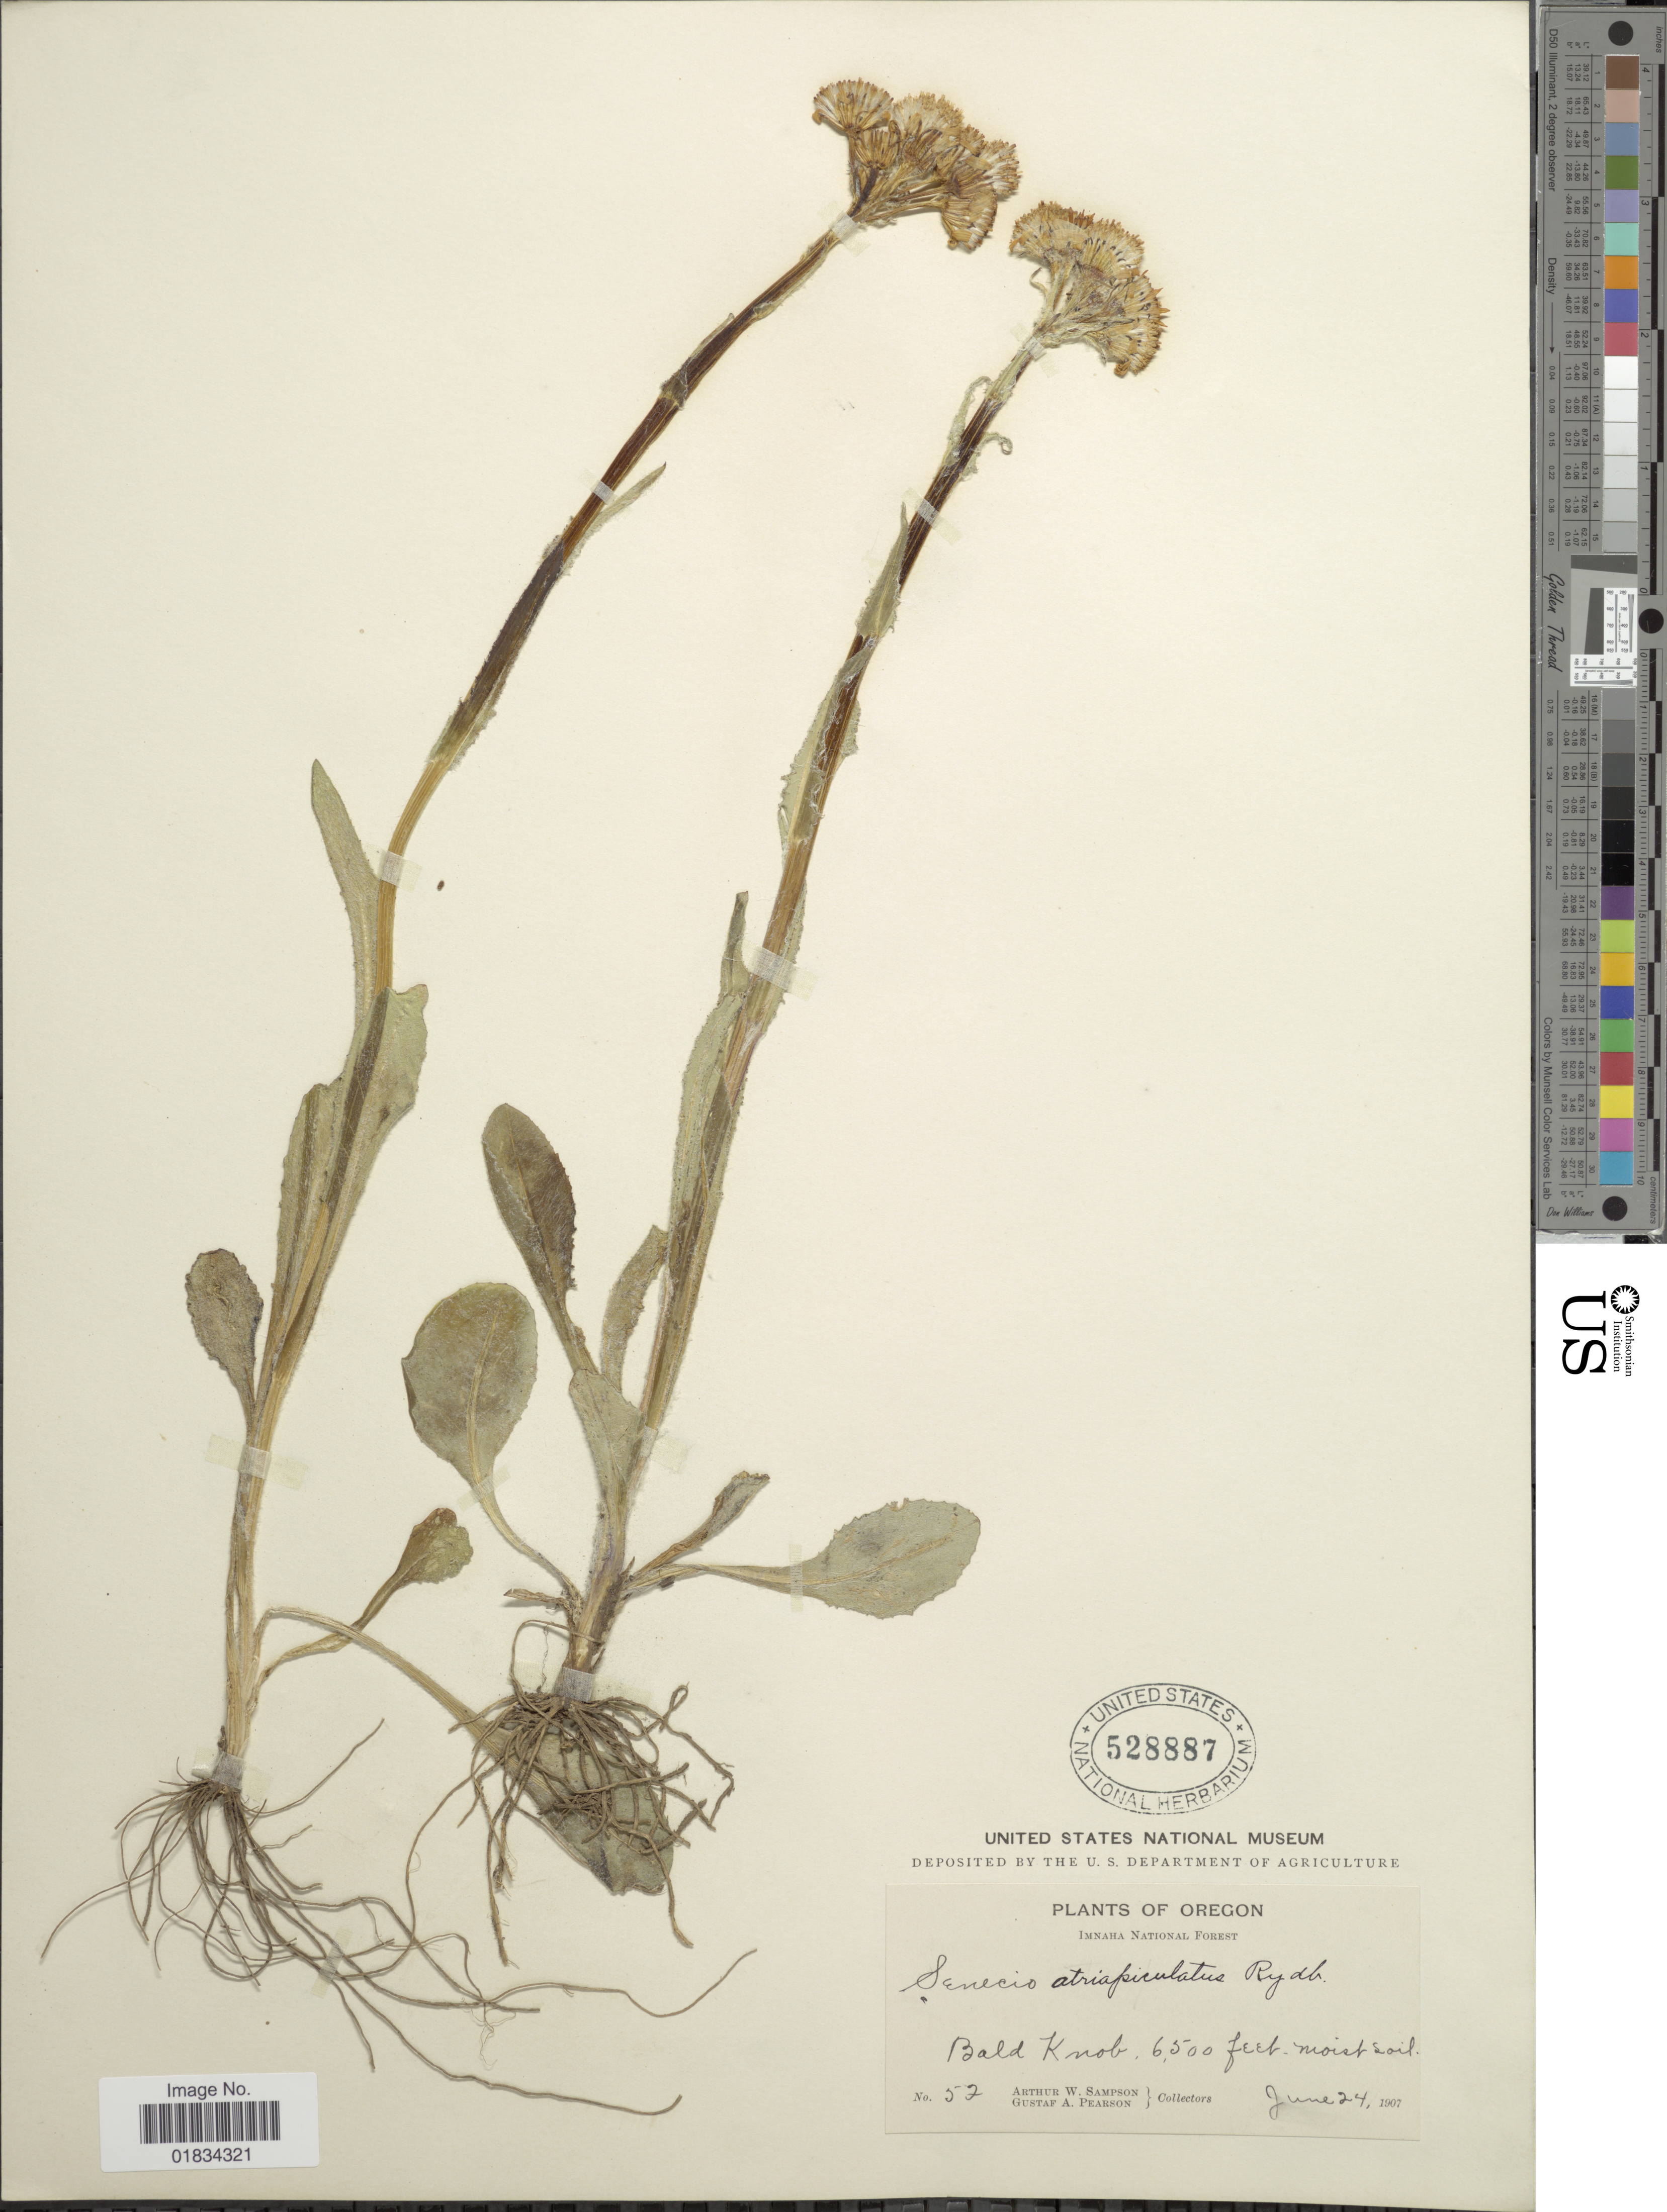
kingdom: Plantae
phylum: Tracheophyta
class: Magnoliopsida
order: Asterales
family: Asteraceae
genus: Senecio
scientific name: Senecio integerrimus var. ochroleucus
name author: (A. Gray) Cronq.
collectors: A. Sampson & G. A. Pearson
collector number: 52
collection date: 1907-06-24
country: United States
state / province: Oregon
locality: Imnaha National Forest. bald Knob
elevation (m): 1981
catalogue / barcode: US 528887